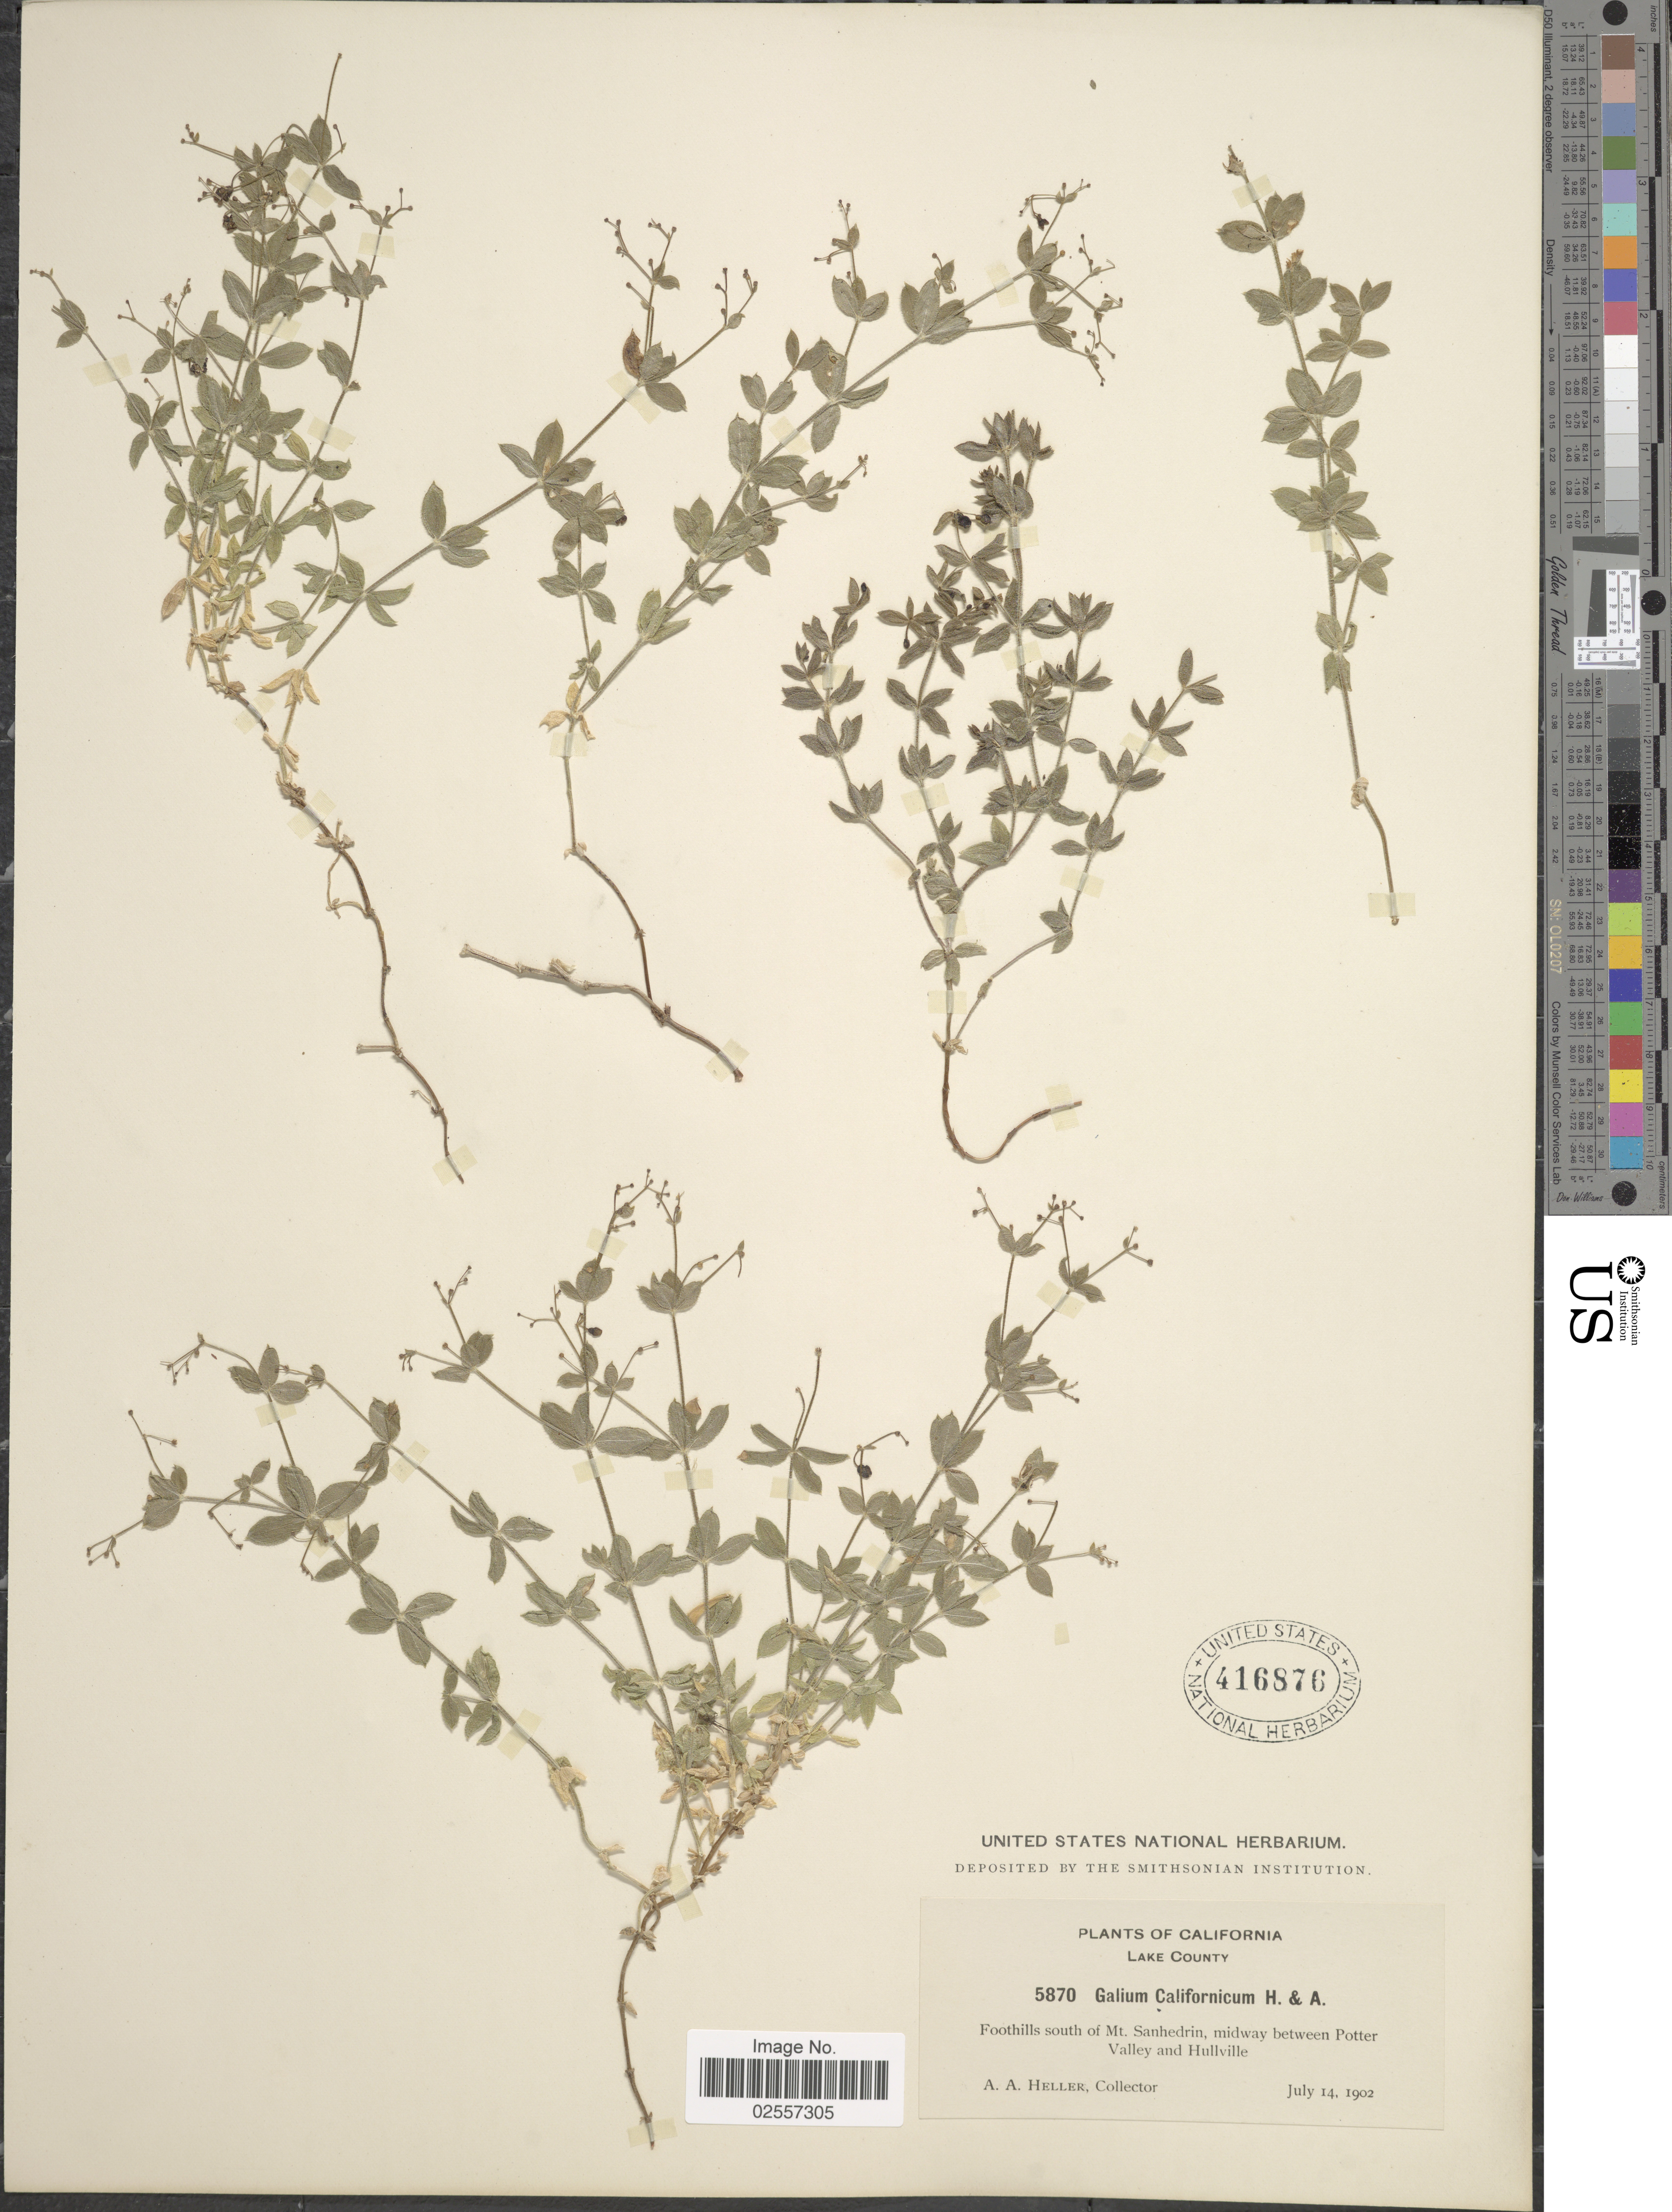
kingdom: Plantae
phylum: Tracheophyta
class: Magnoliopsida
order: Gentianales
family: Rubiaceae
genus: Galium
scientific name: Galium californicum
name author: Hook. & Arn.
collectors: A. A. Heller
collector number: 5870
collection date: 1902-07-14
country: United States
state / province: California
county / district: Lake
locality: Lake County. Foothills south of Mt. Sanhedrin, midway between Potter Valley and Hullville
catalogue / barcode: US 416876